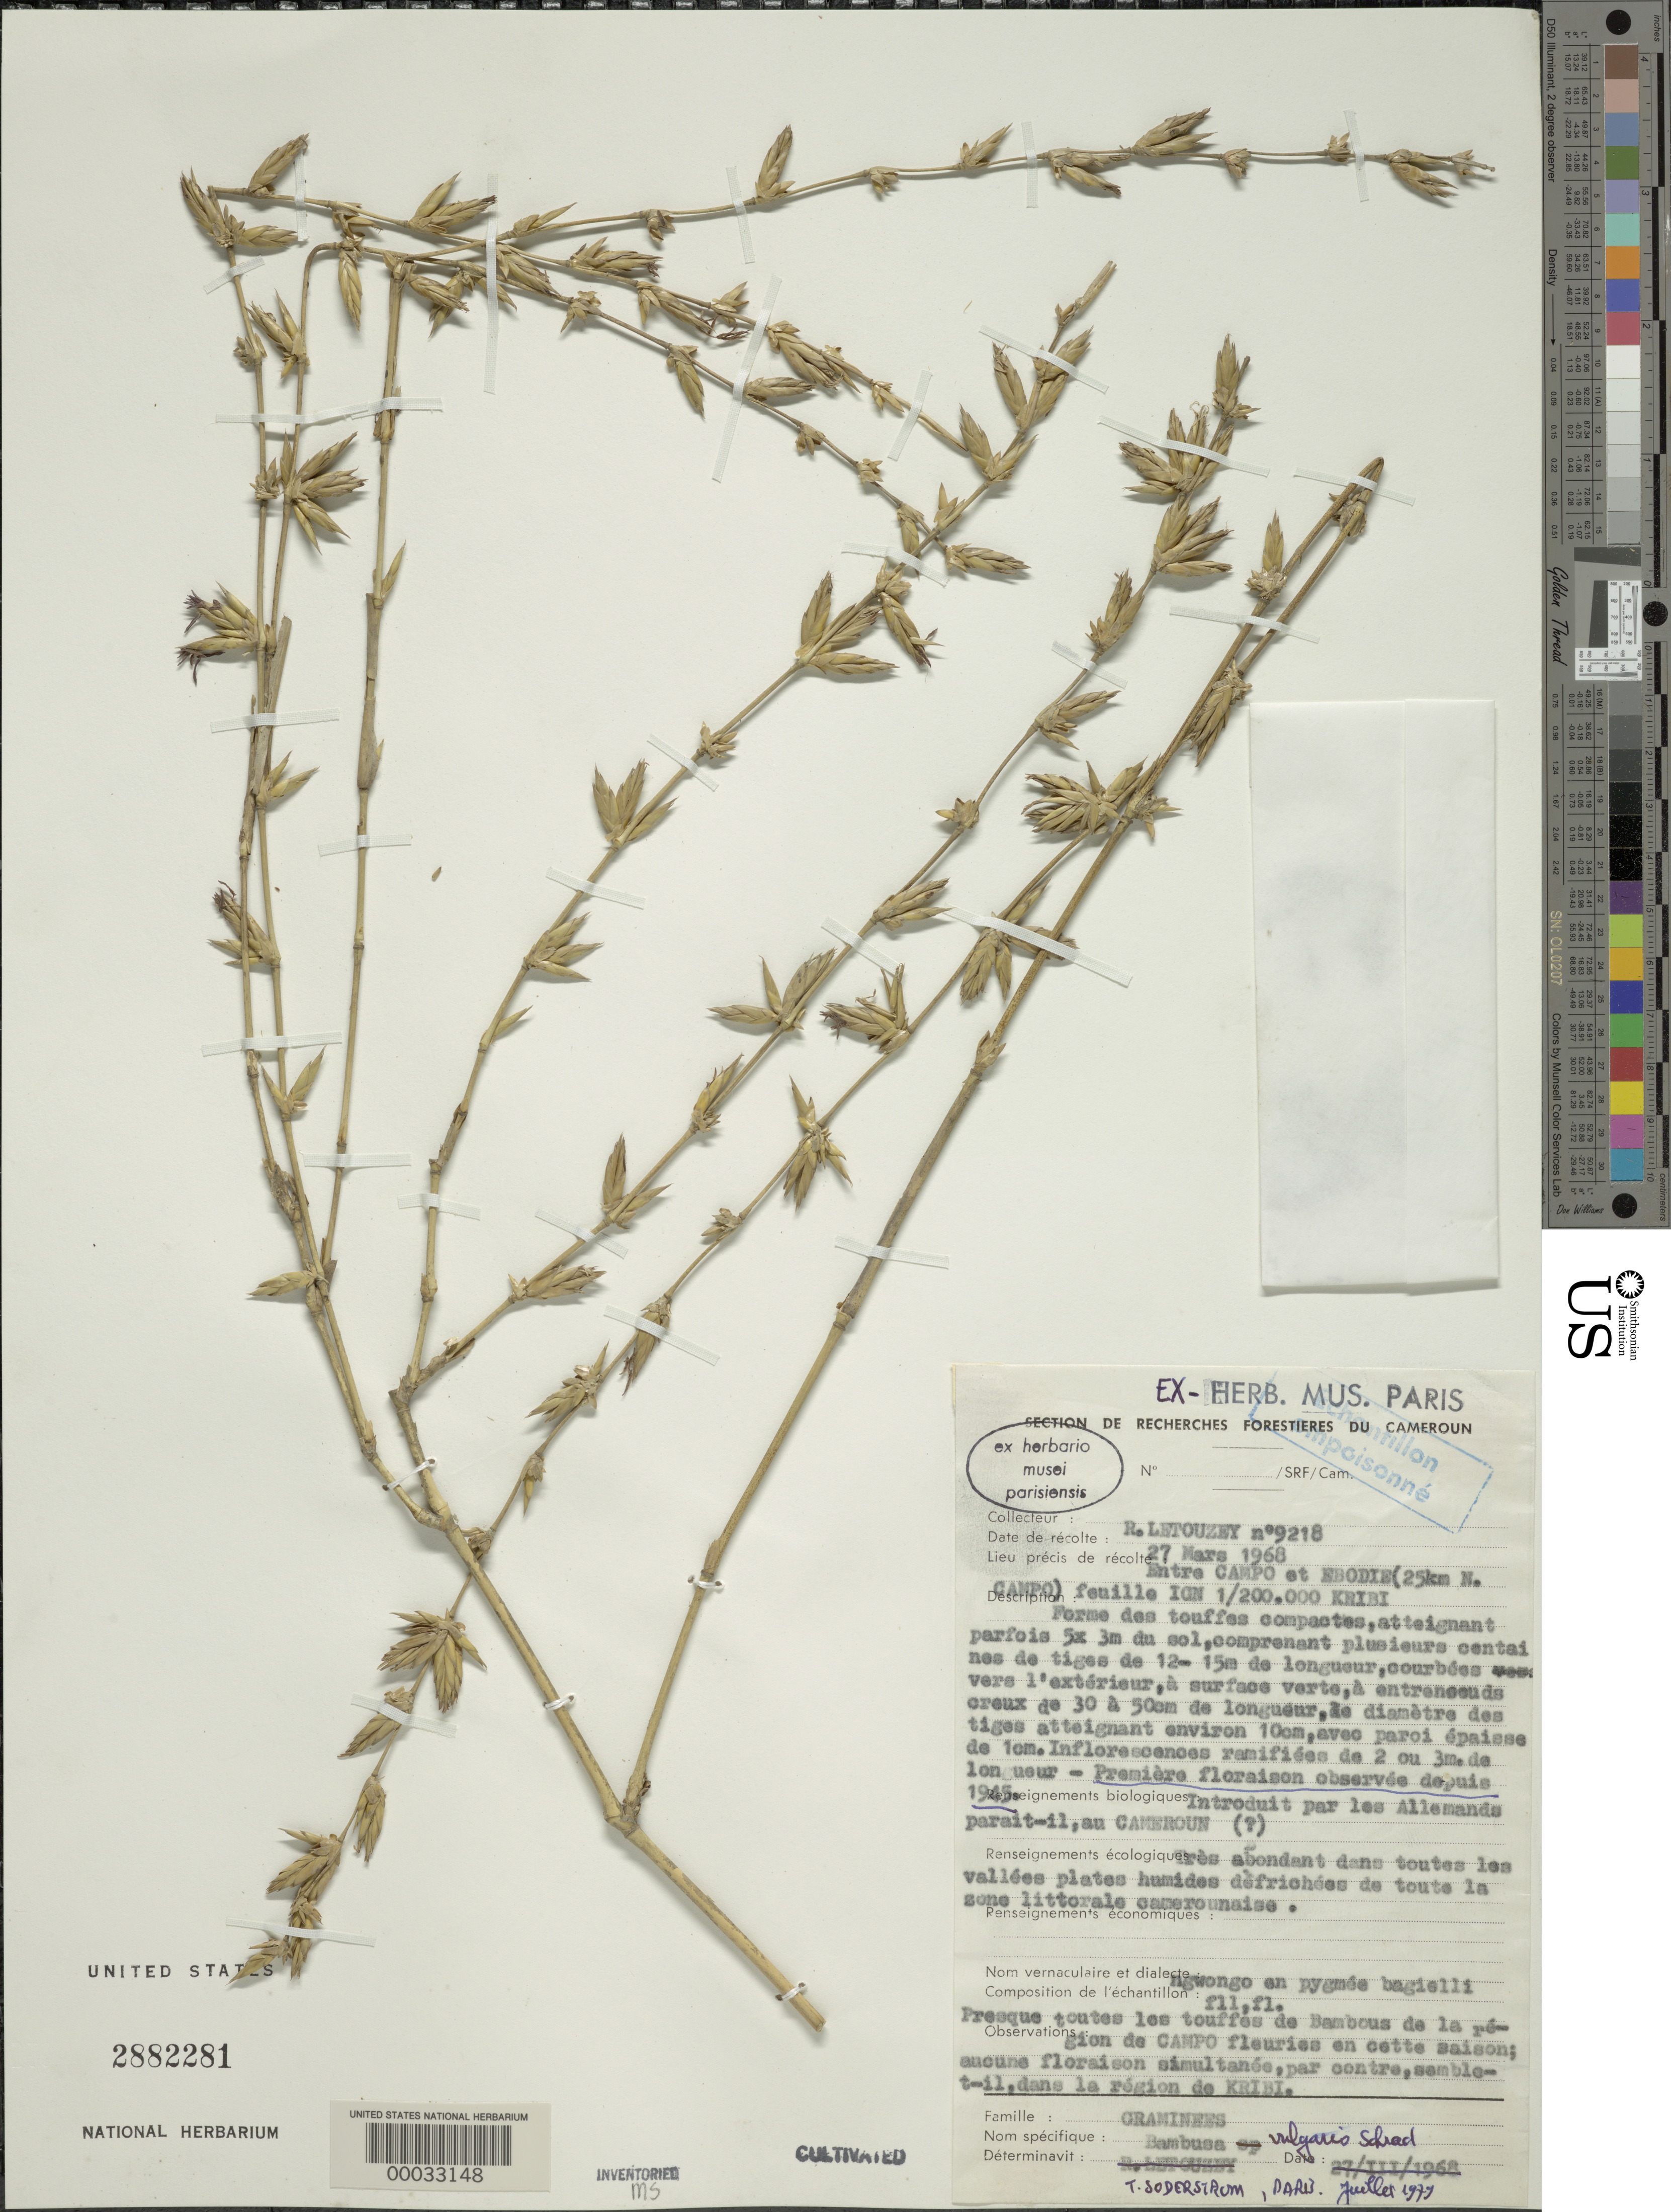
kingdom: Plantae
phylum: Tracheophyta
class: Liliopsida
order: Poales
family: Poaceae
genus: Bambusa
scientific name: Bambusa vulgaris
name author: Schrad. ex J.C. Wendl.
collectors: R. Letouzey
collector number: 9218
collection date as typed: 27 Mar 1968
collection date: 1968-03-27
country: Cameroon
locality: Ebodie, kribi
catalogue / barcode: US 2882281